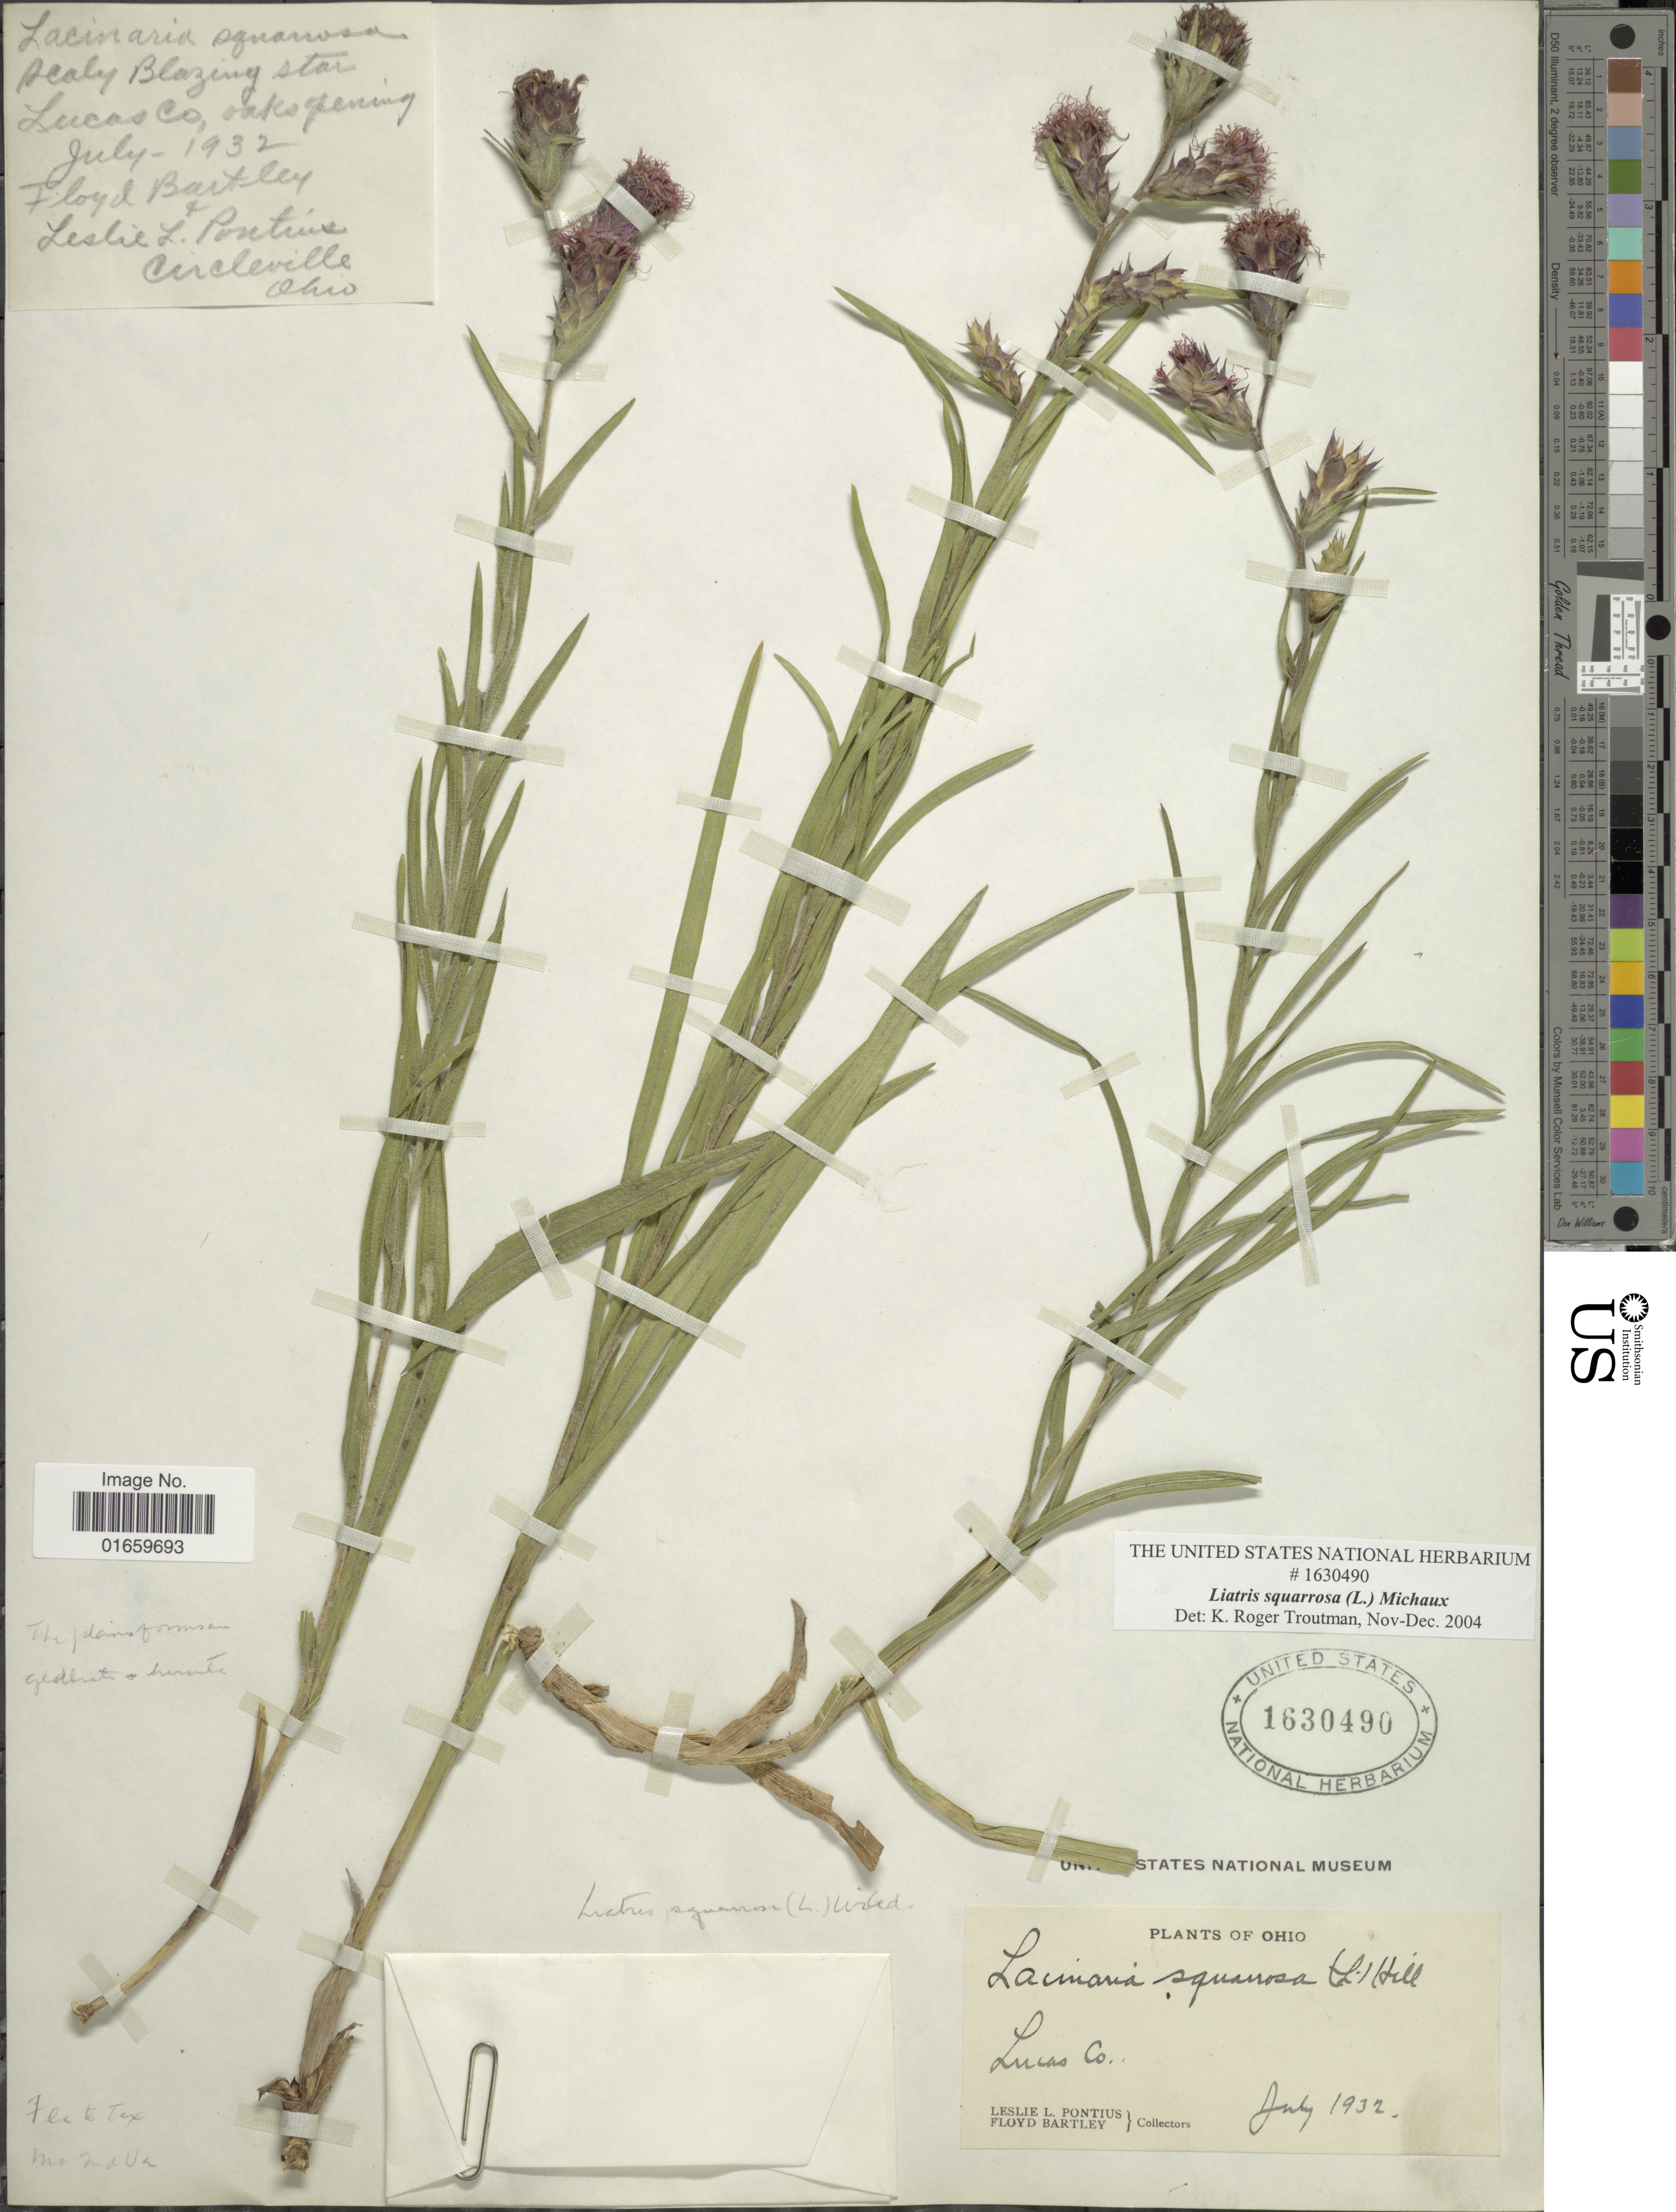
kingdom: Plantae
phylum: Tracheophyta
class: Magnoliopsida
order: Asterales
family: Asteraceae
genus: Liatris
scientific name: Liatris squarrosa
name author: (L.) Michx.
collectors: L. L. Pontious & F. Bartley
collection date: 1932-07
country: United States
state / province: Ohio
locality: Lucas Co.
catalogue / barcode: US 1630490